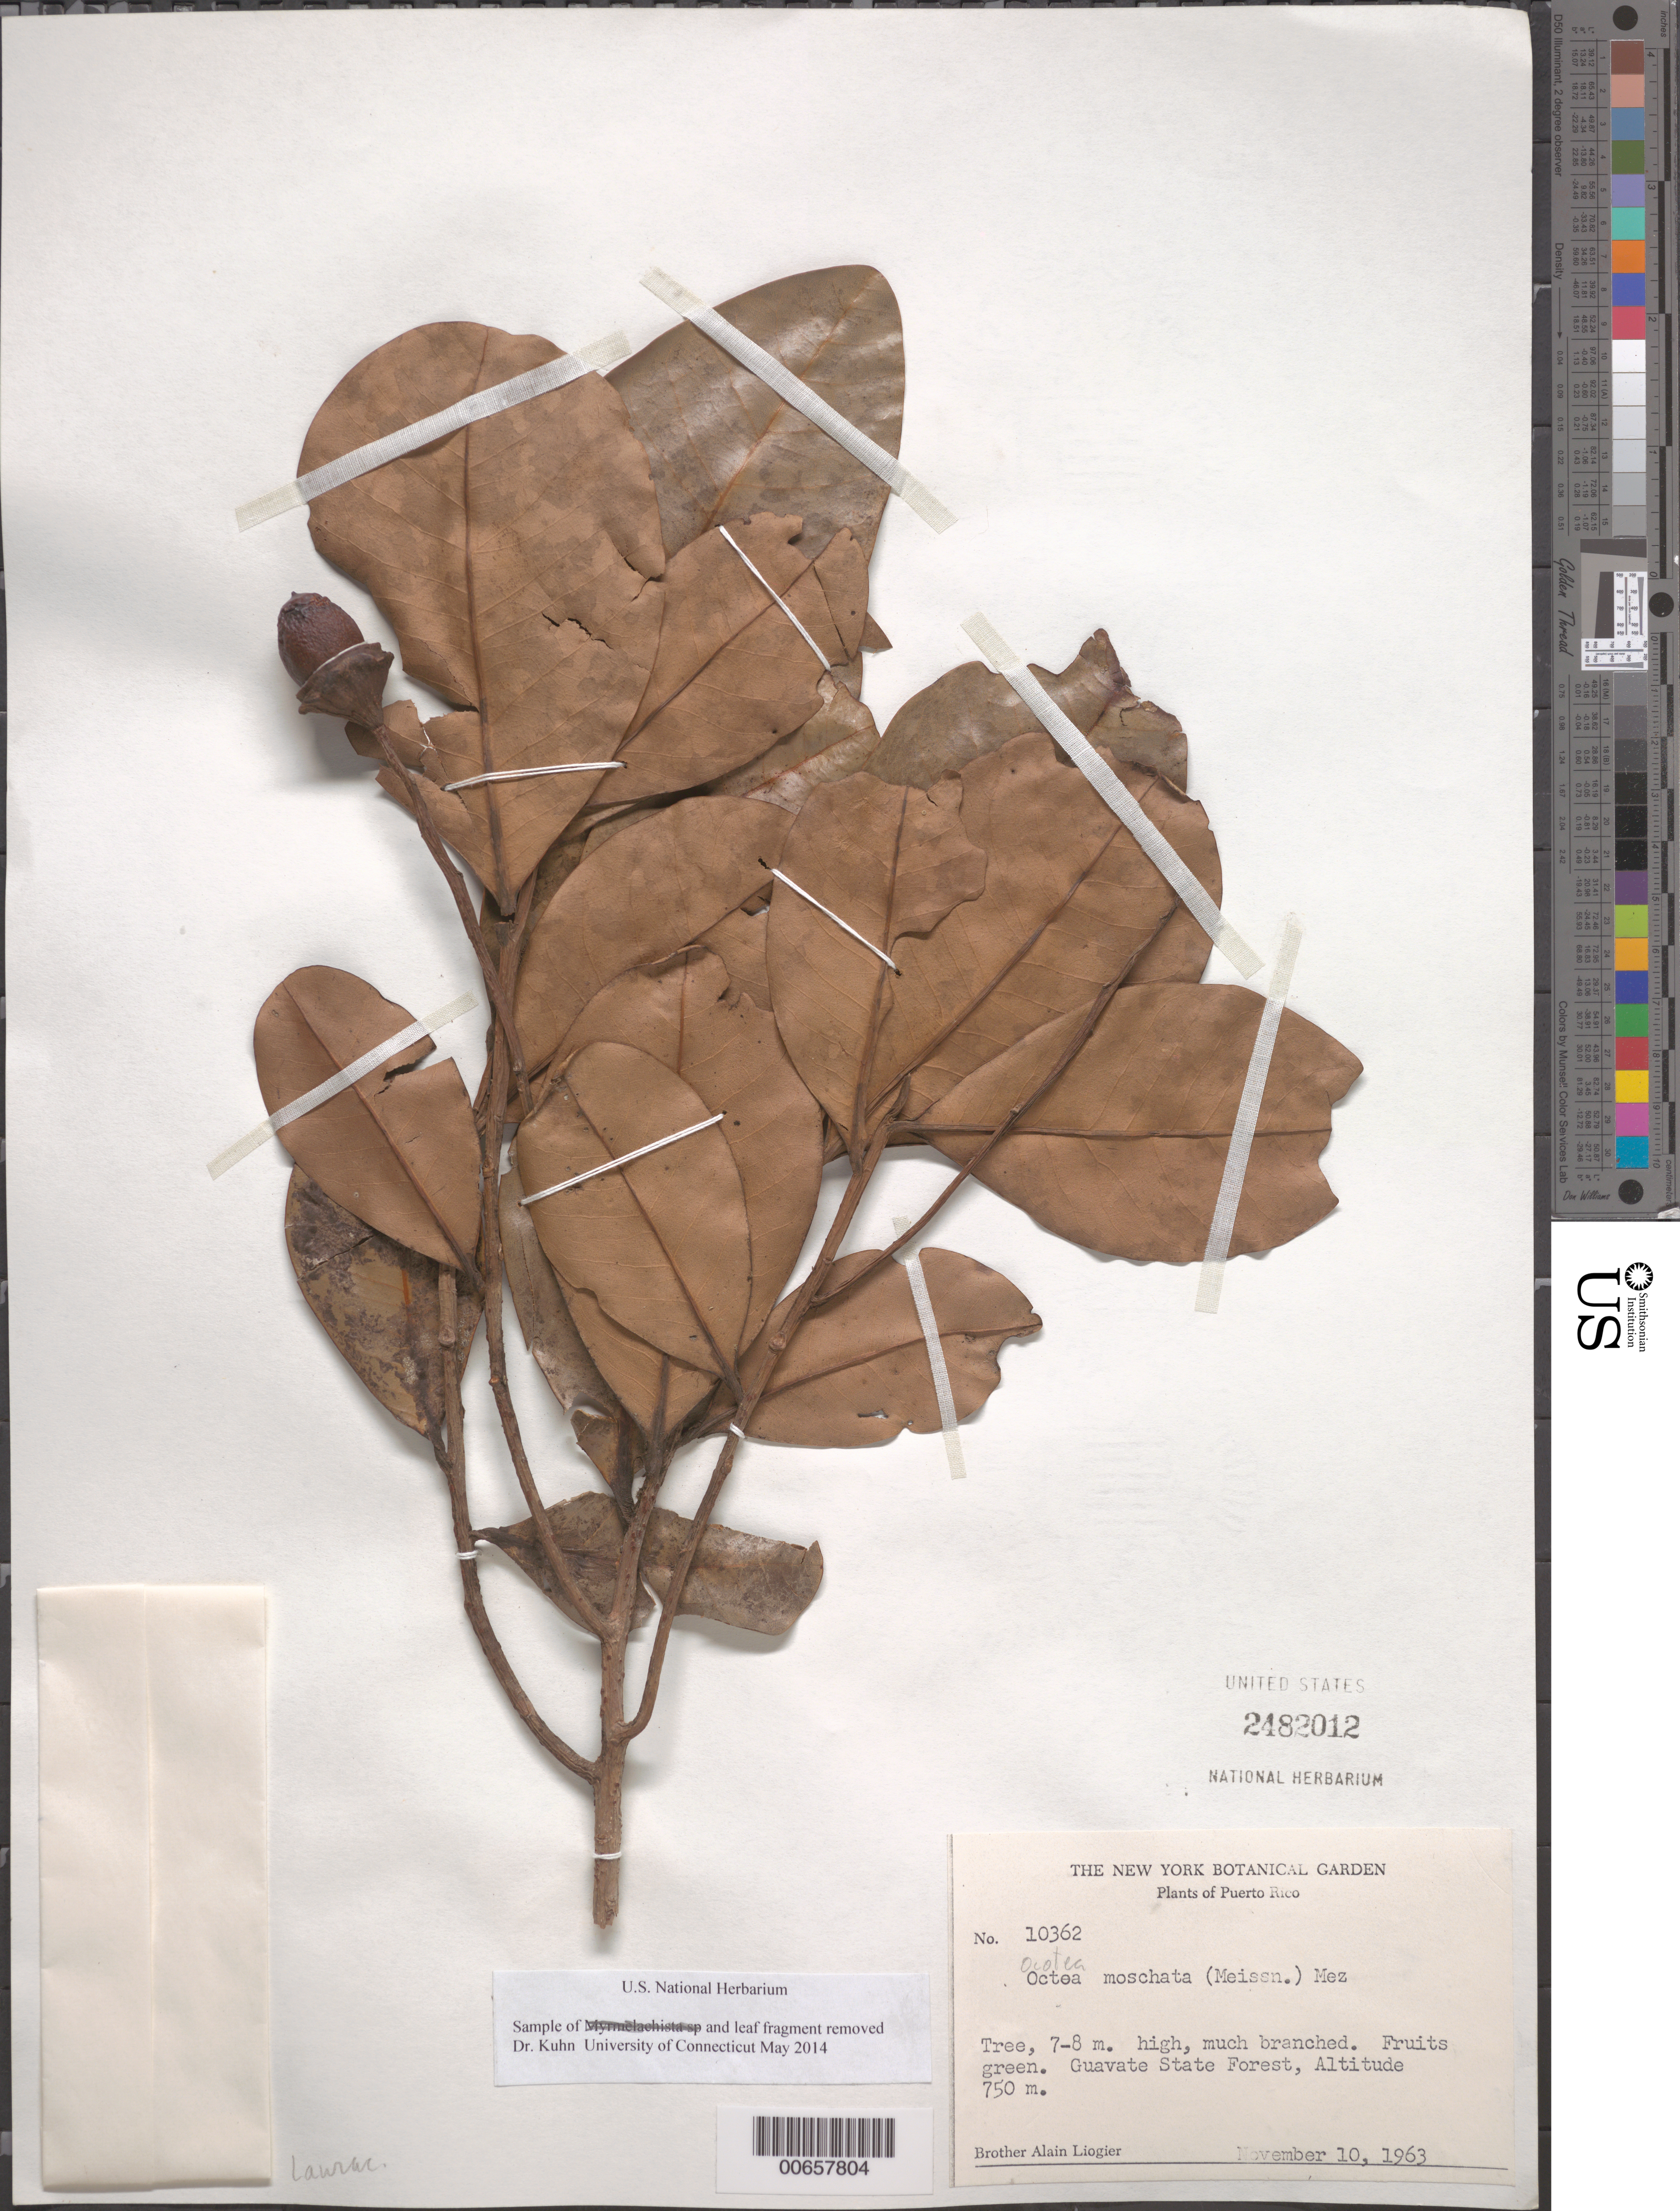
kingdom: Plantae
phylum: Tracheophyta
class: Magnoliopsida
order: Laurales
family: Lauraceae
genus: Ocotea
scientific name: Ocotea moschata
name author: (Meisn.) Mez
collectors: A. H. Liogier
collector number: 10362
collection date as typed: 10 Nov 1963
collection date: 1963-11-10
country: Puerto Rico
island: Greater Antilles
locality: Guavate State Forest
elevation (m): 750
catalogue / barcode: US 2482012